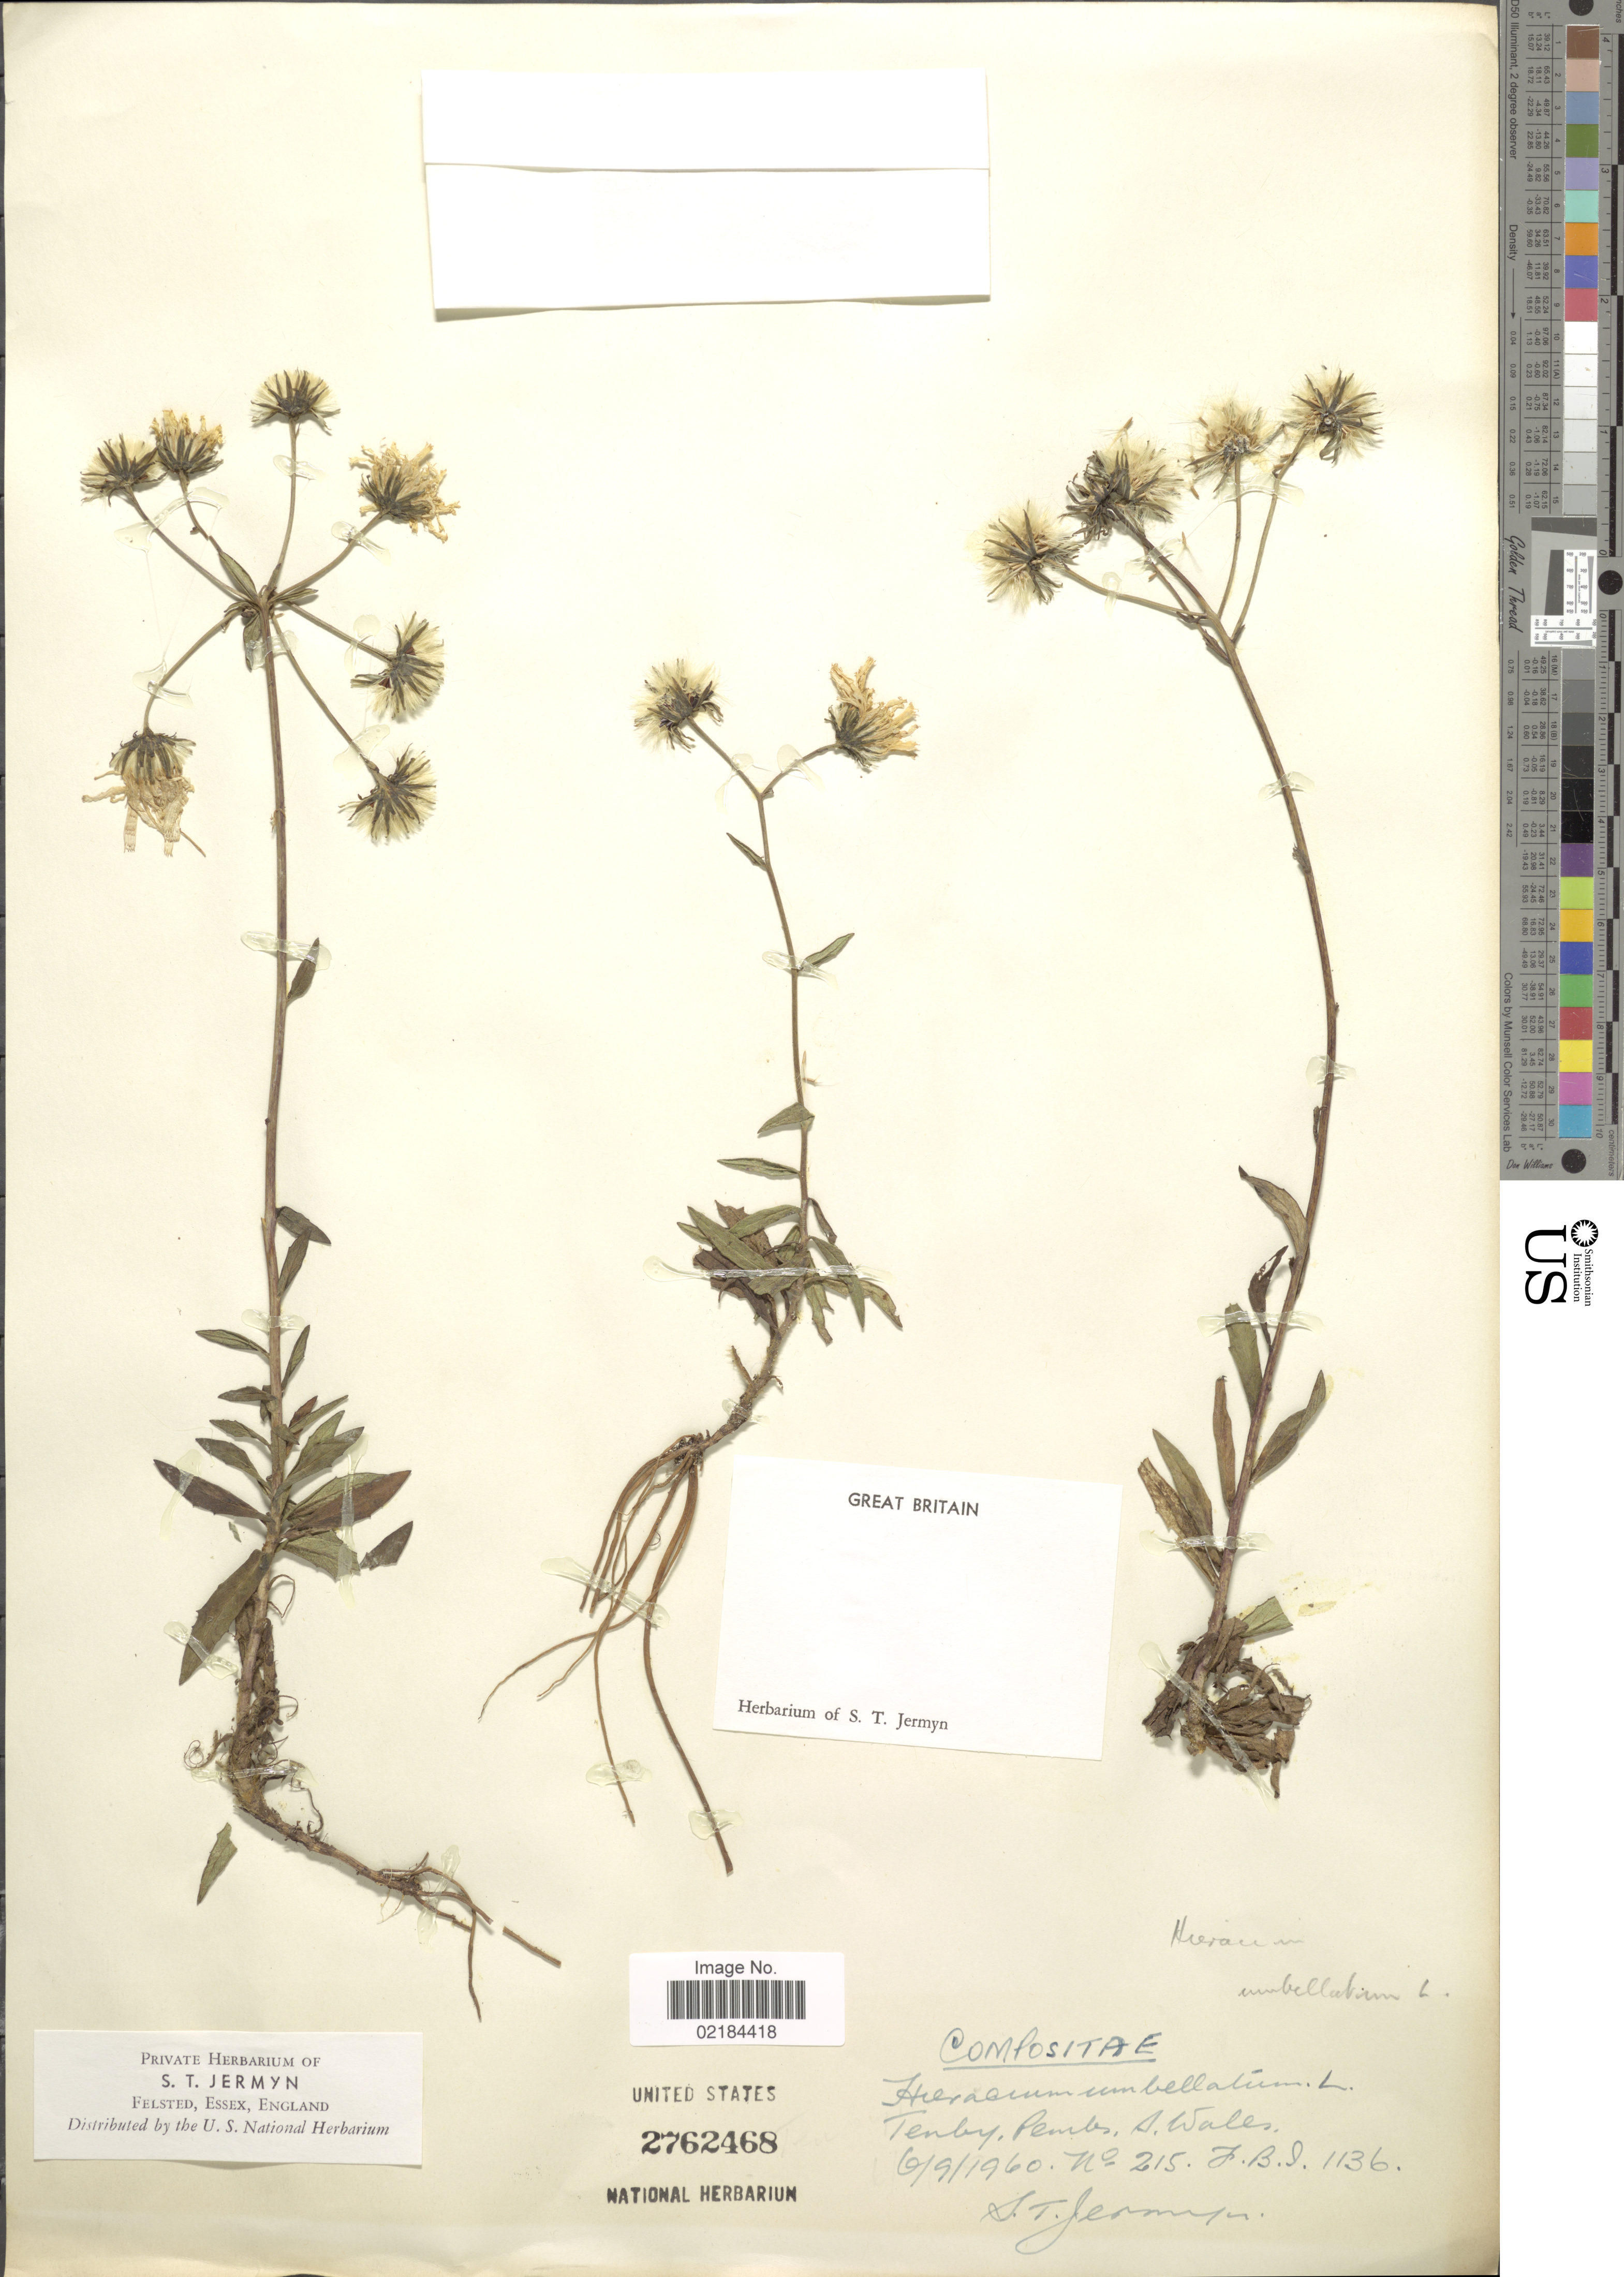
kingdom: Plantae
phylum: Tracheophyta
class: Magnoliopsida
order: Asterales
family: Asteraceae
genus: Hieracium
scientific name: Hieracium umbellatum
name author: L.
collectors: S. Jermyn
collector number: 215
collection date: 1960-09-06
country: United Kingdom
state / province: Wales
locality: Great Britain. Tenby Pembs. S. Wales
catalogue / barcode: US 2762468